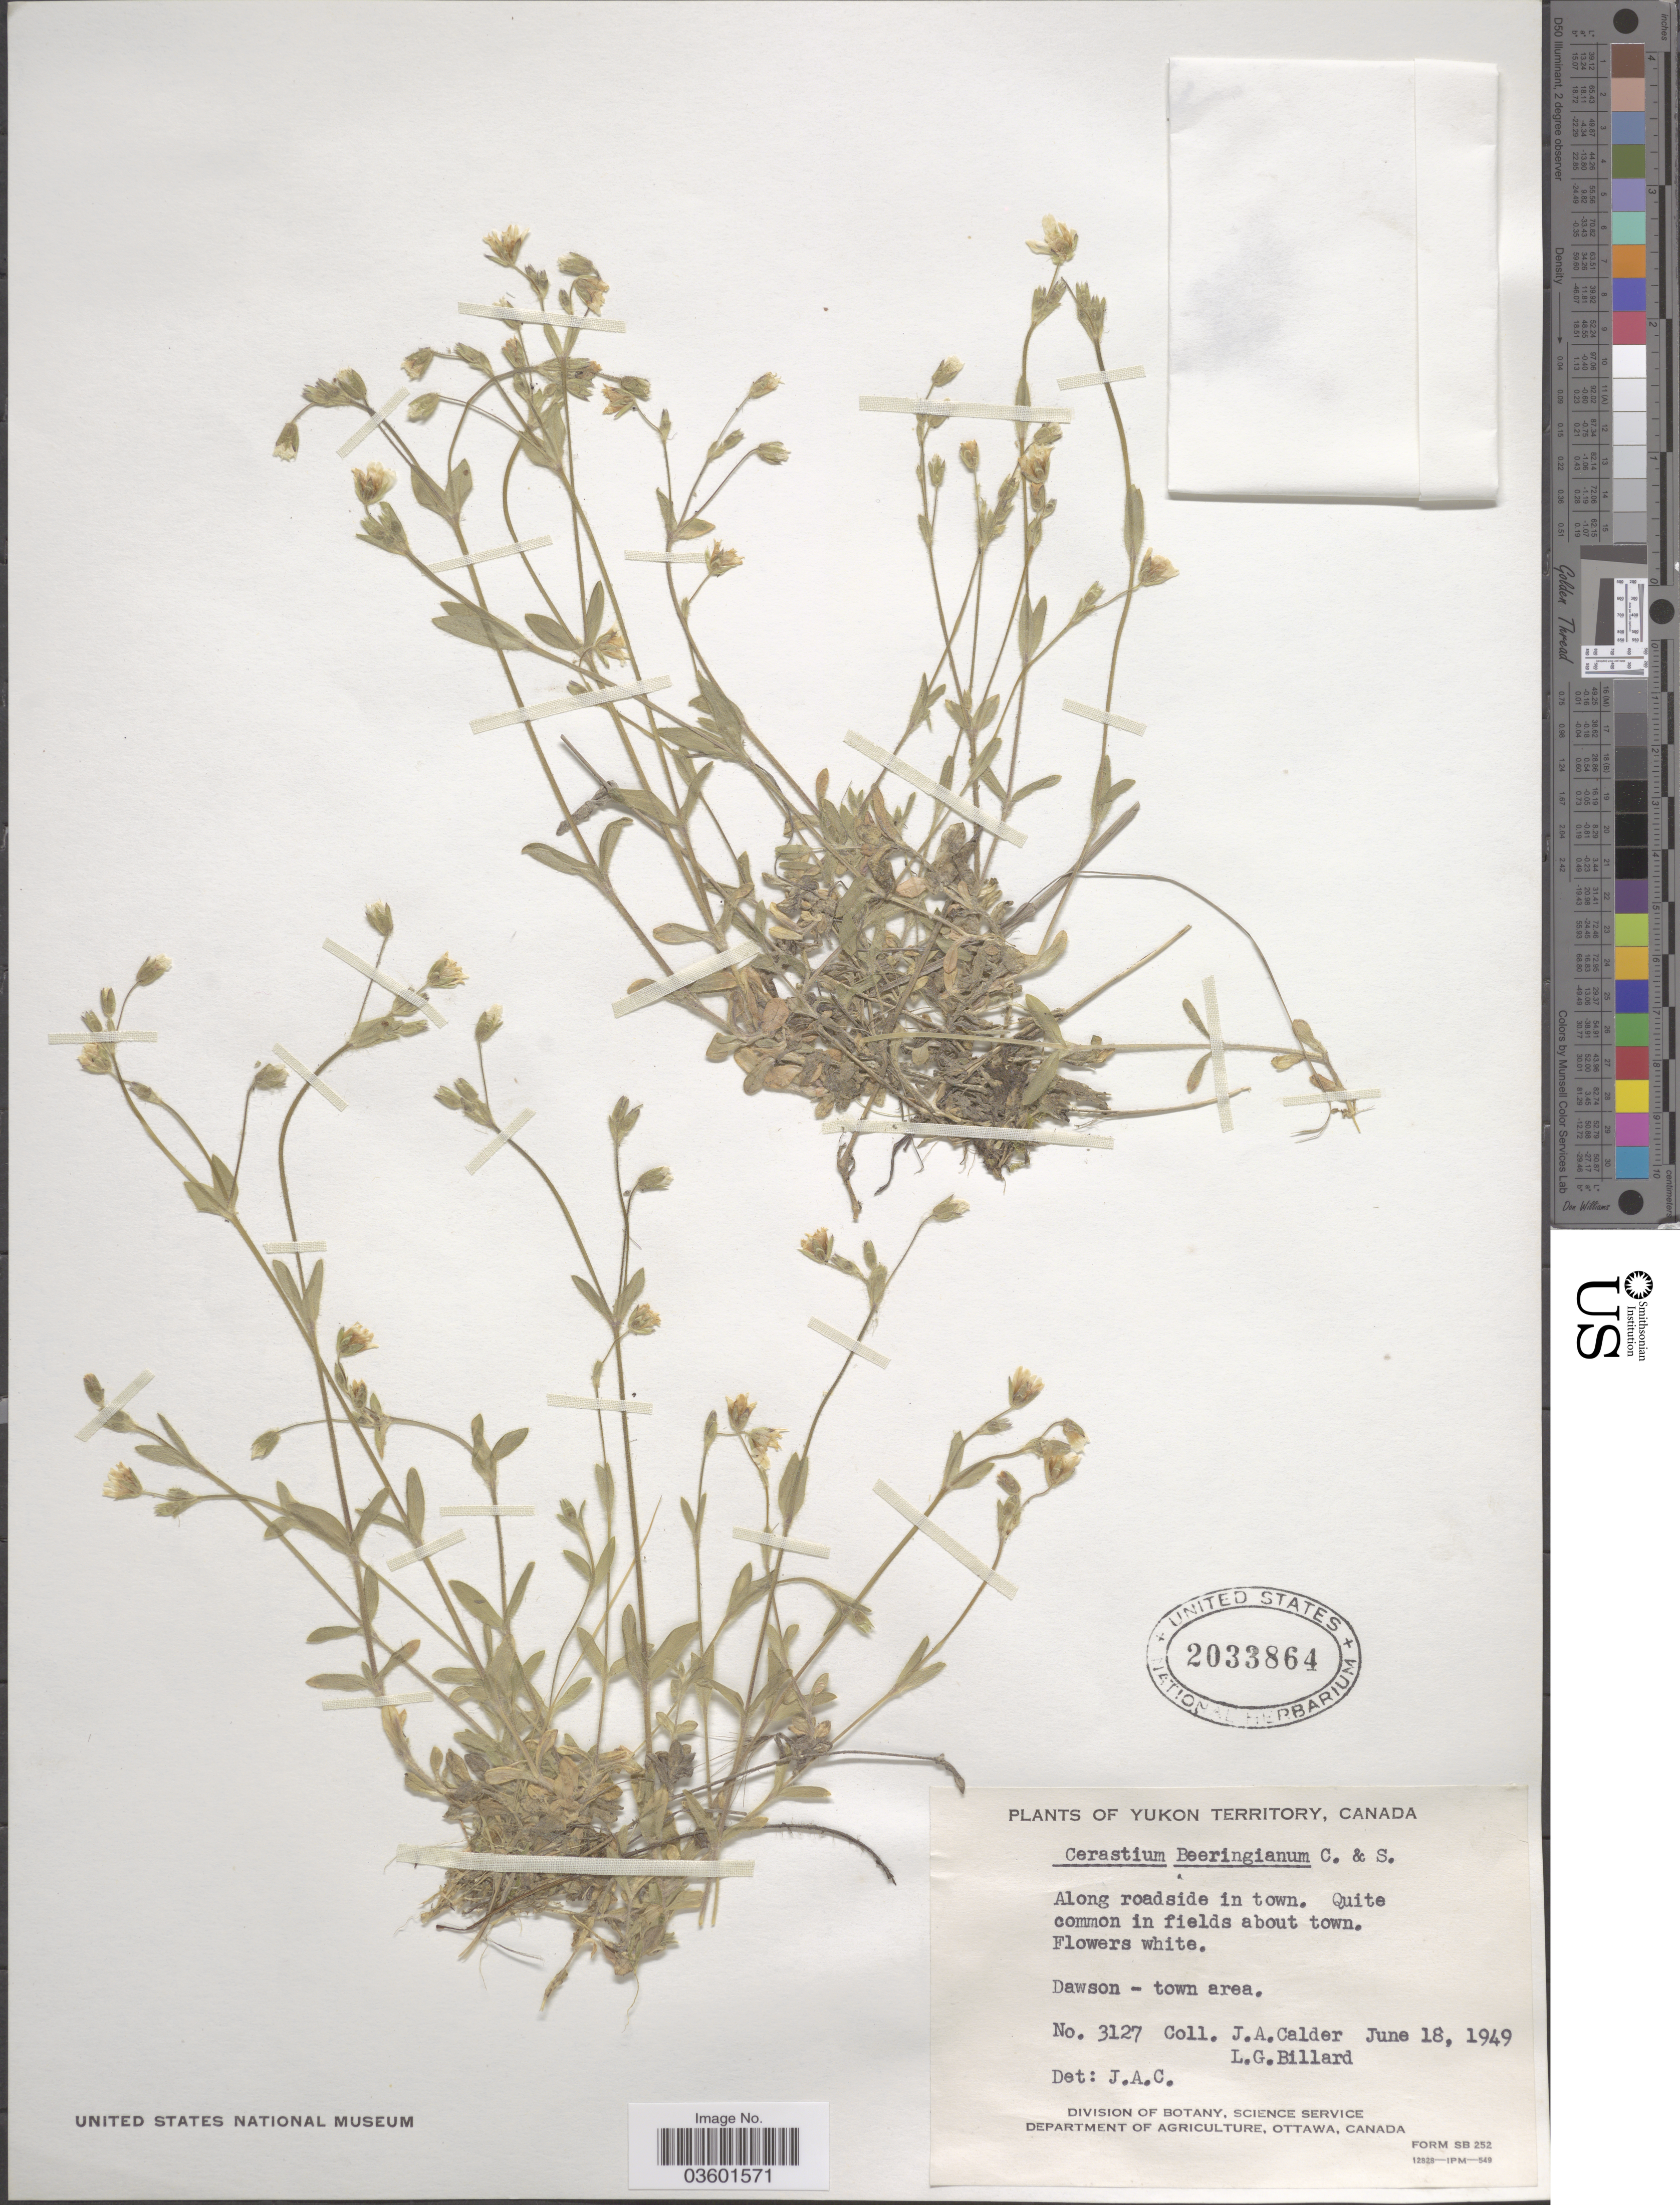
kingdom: Plantae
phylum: Tracheophyta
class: Magnoliopsida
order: Caryophyllales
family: Caryophyllaceae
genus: Cerastium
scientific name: Cerastium beeringianum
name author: Cham. & Schltdl.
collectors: J. A. Calder & L. Billard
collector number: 3127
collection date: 1949-06-18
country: Canada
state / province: Yukon Territory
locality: Dawson - town area.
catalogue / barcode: US 2033864